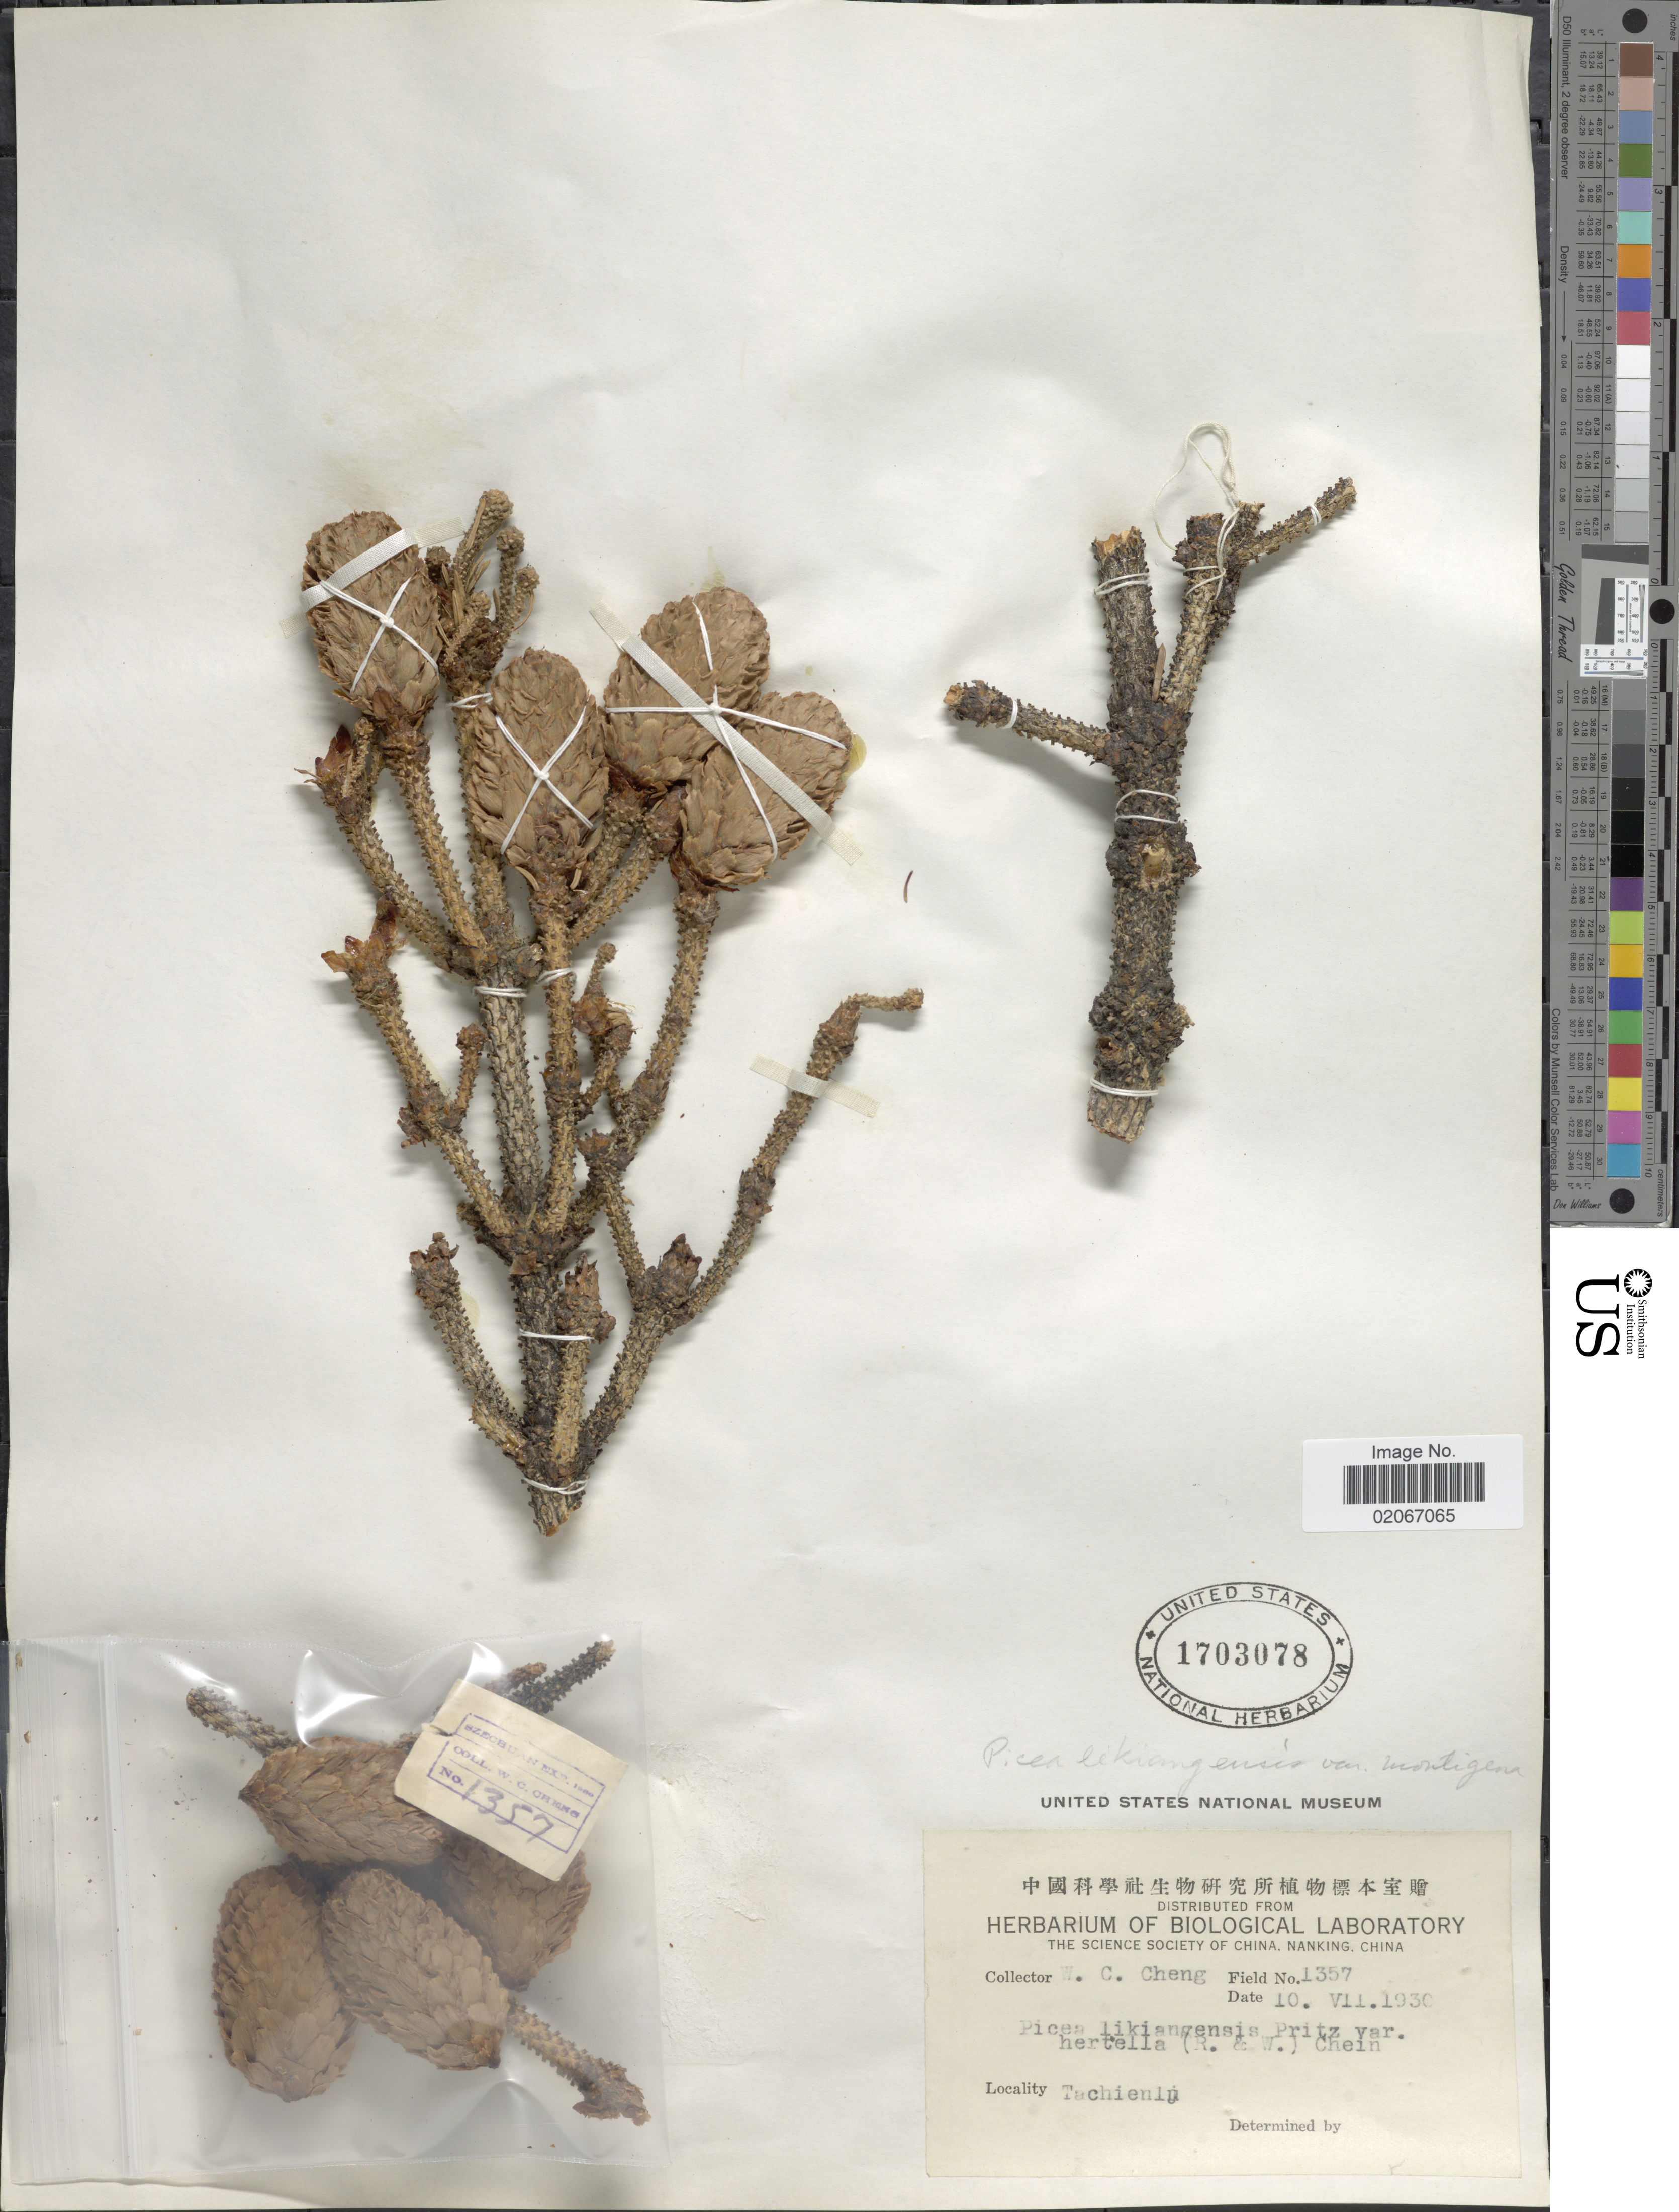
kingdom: Plantae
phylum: Tracheophyta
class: Pinopsida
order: Pinales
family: Pinaceae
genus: Picea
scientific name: Picea montigena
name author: Mast.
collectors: W. C. Cheng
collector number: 1357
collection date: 1930-07-10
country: China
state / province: Sichuan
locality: Tachienlu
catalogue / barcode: US 1703078